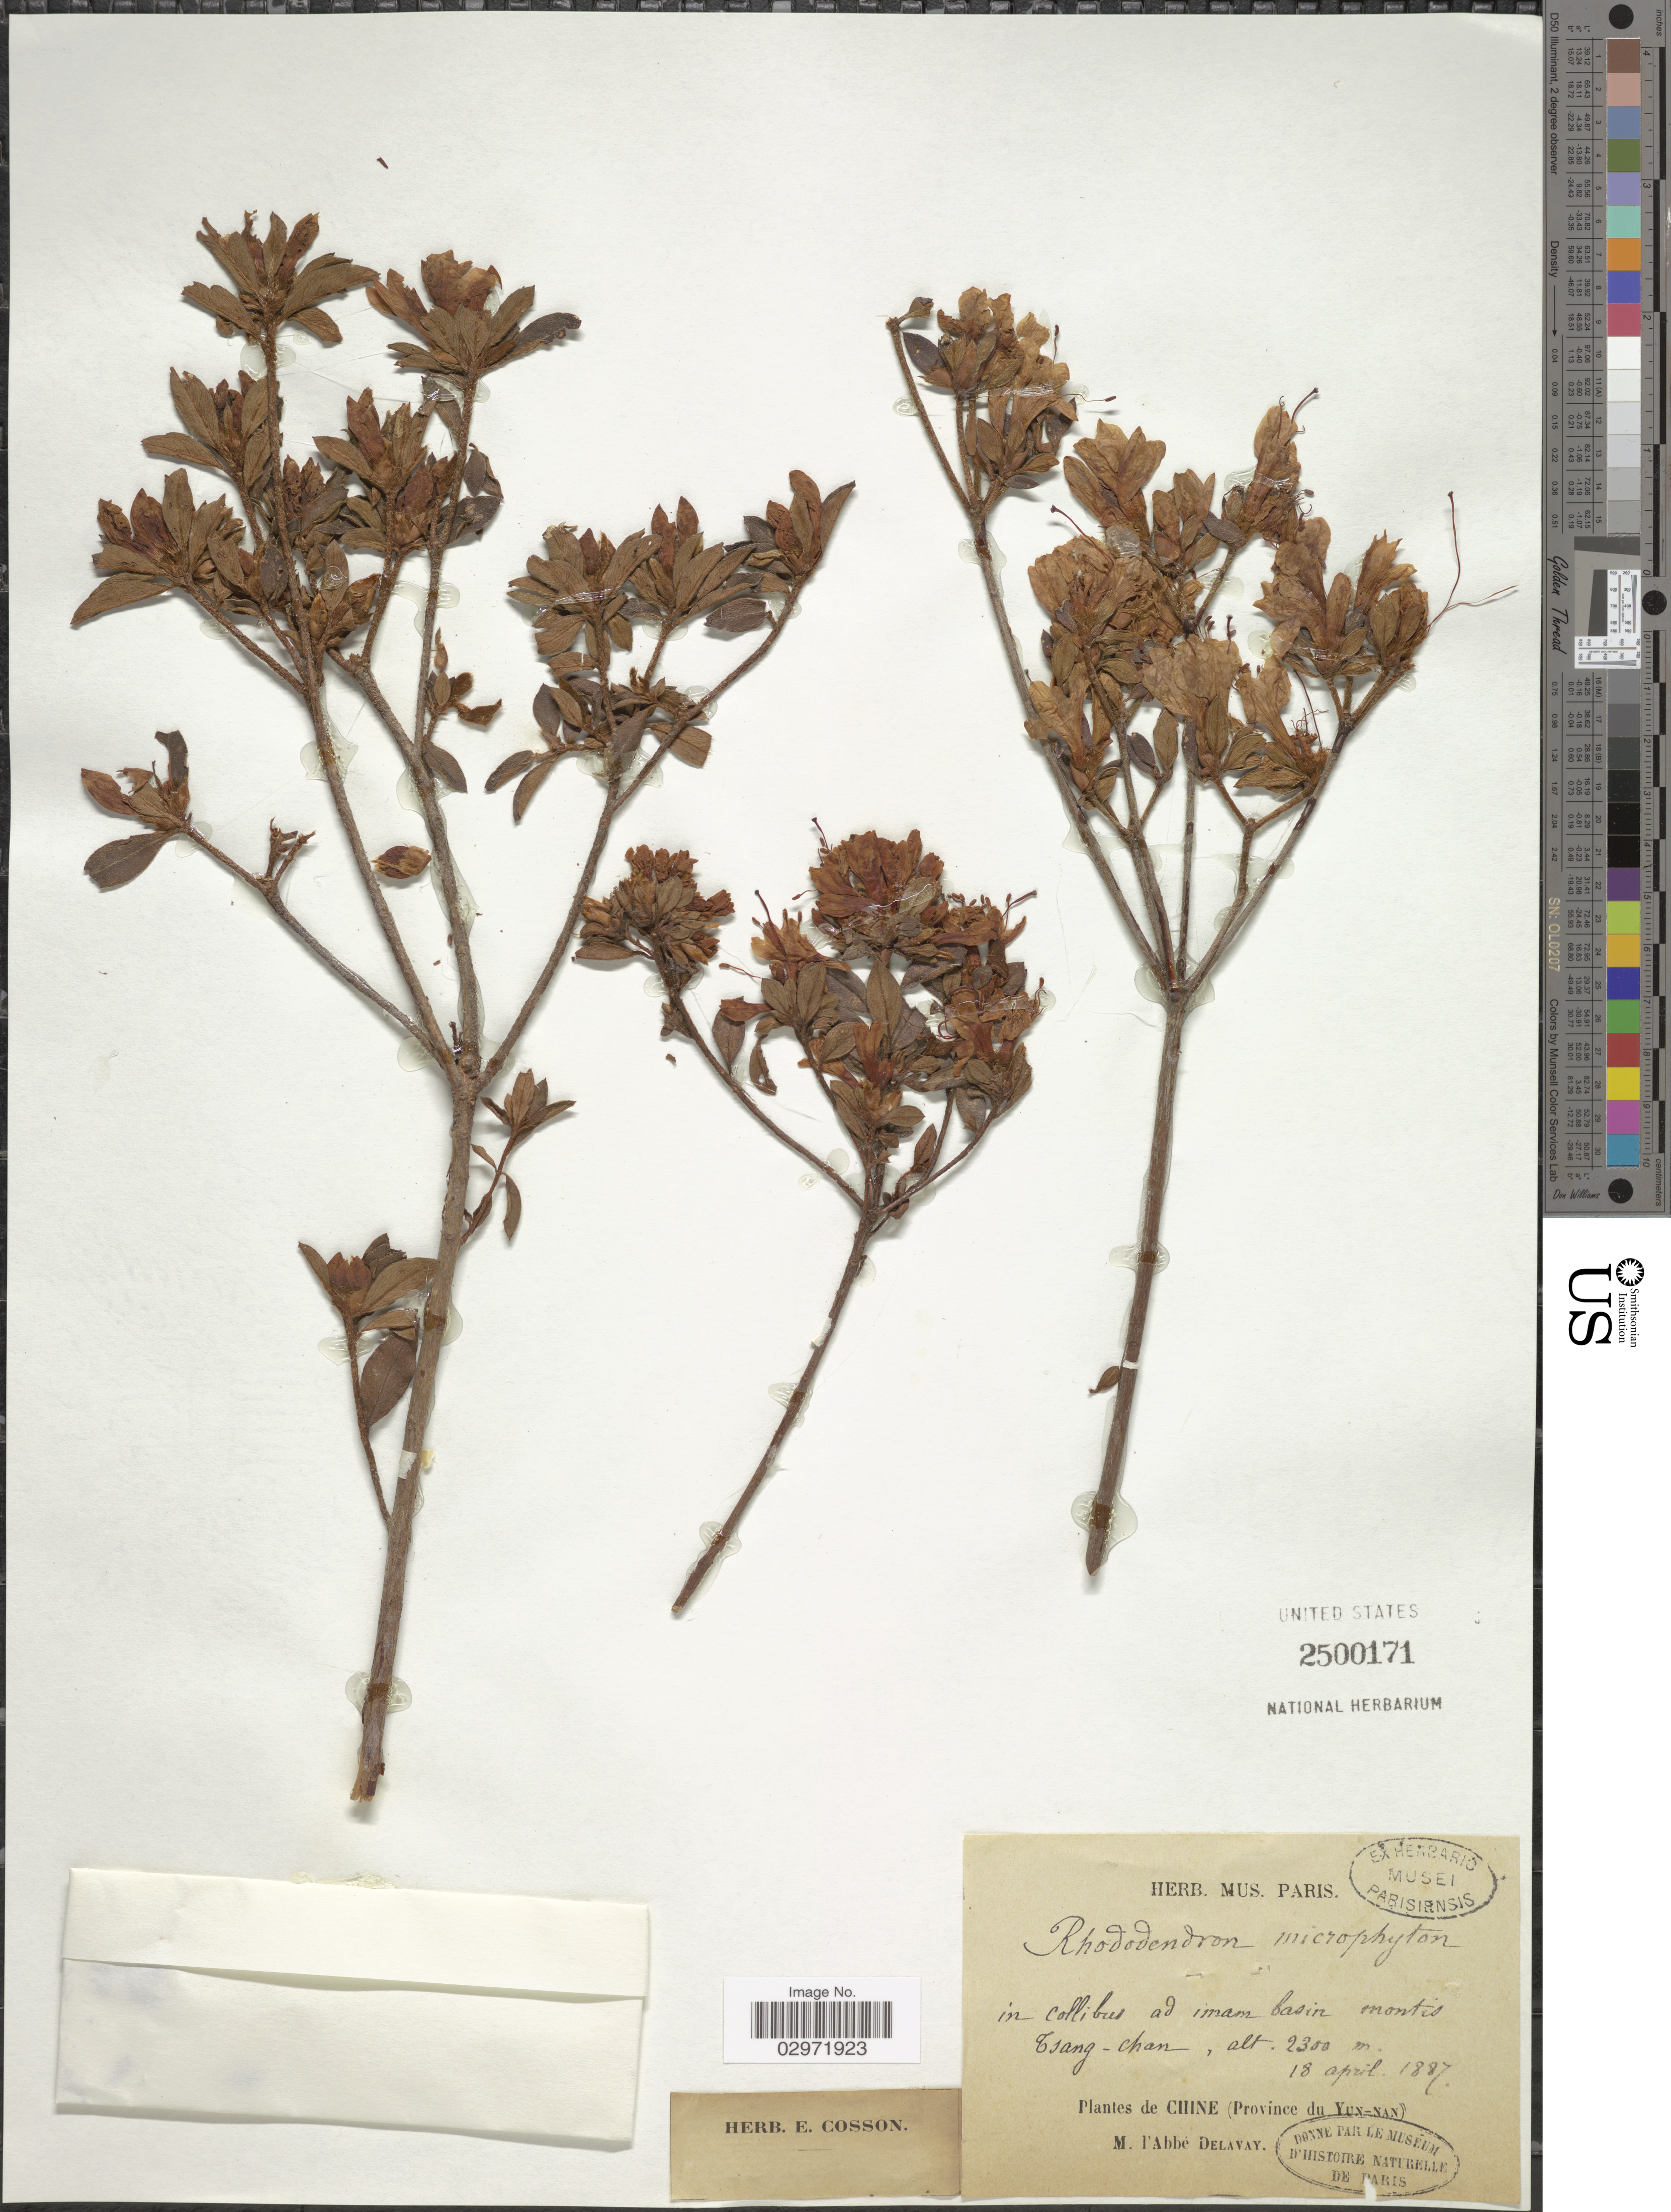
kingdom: Plantae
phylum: Tracheophyta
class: Magnoliopsida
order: Ericales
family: Ericaceae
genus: Rhododendron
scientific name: Rhododendron microphyton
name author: Franch.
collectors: P. Delavay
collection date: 1887-04-18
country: China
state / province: Yunnan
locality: In collibus ad imam basin montis Tsang-chan. (Province du Yun-nan).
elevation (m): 2300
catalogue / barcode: US 2500171